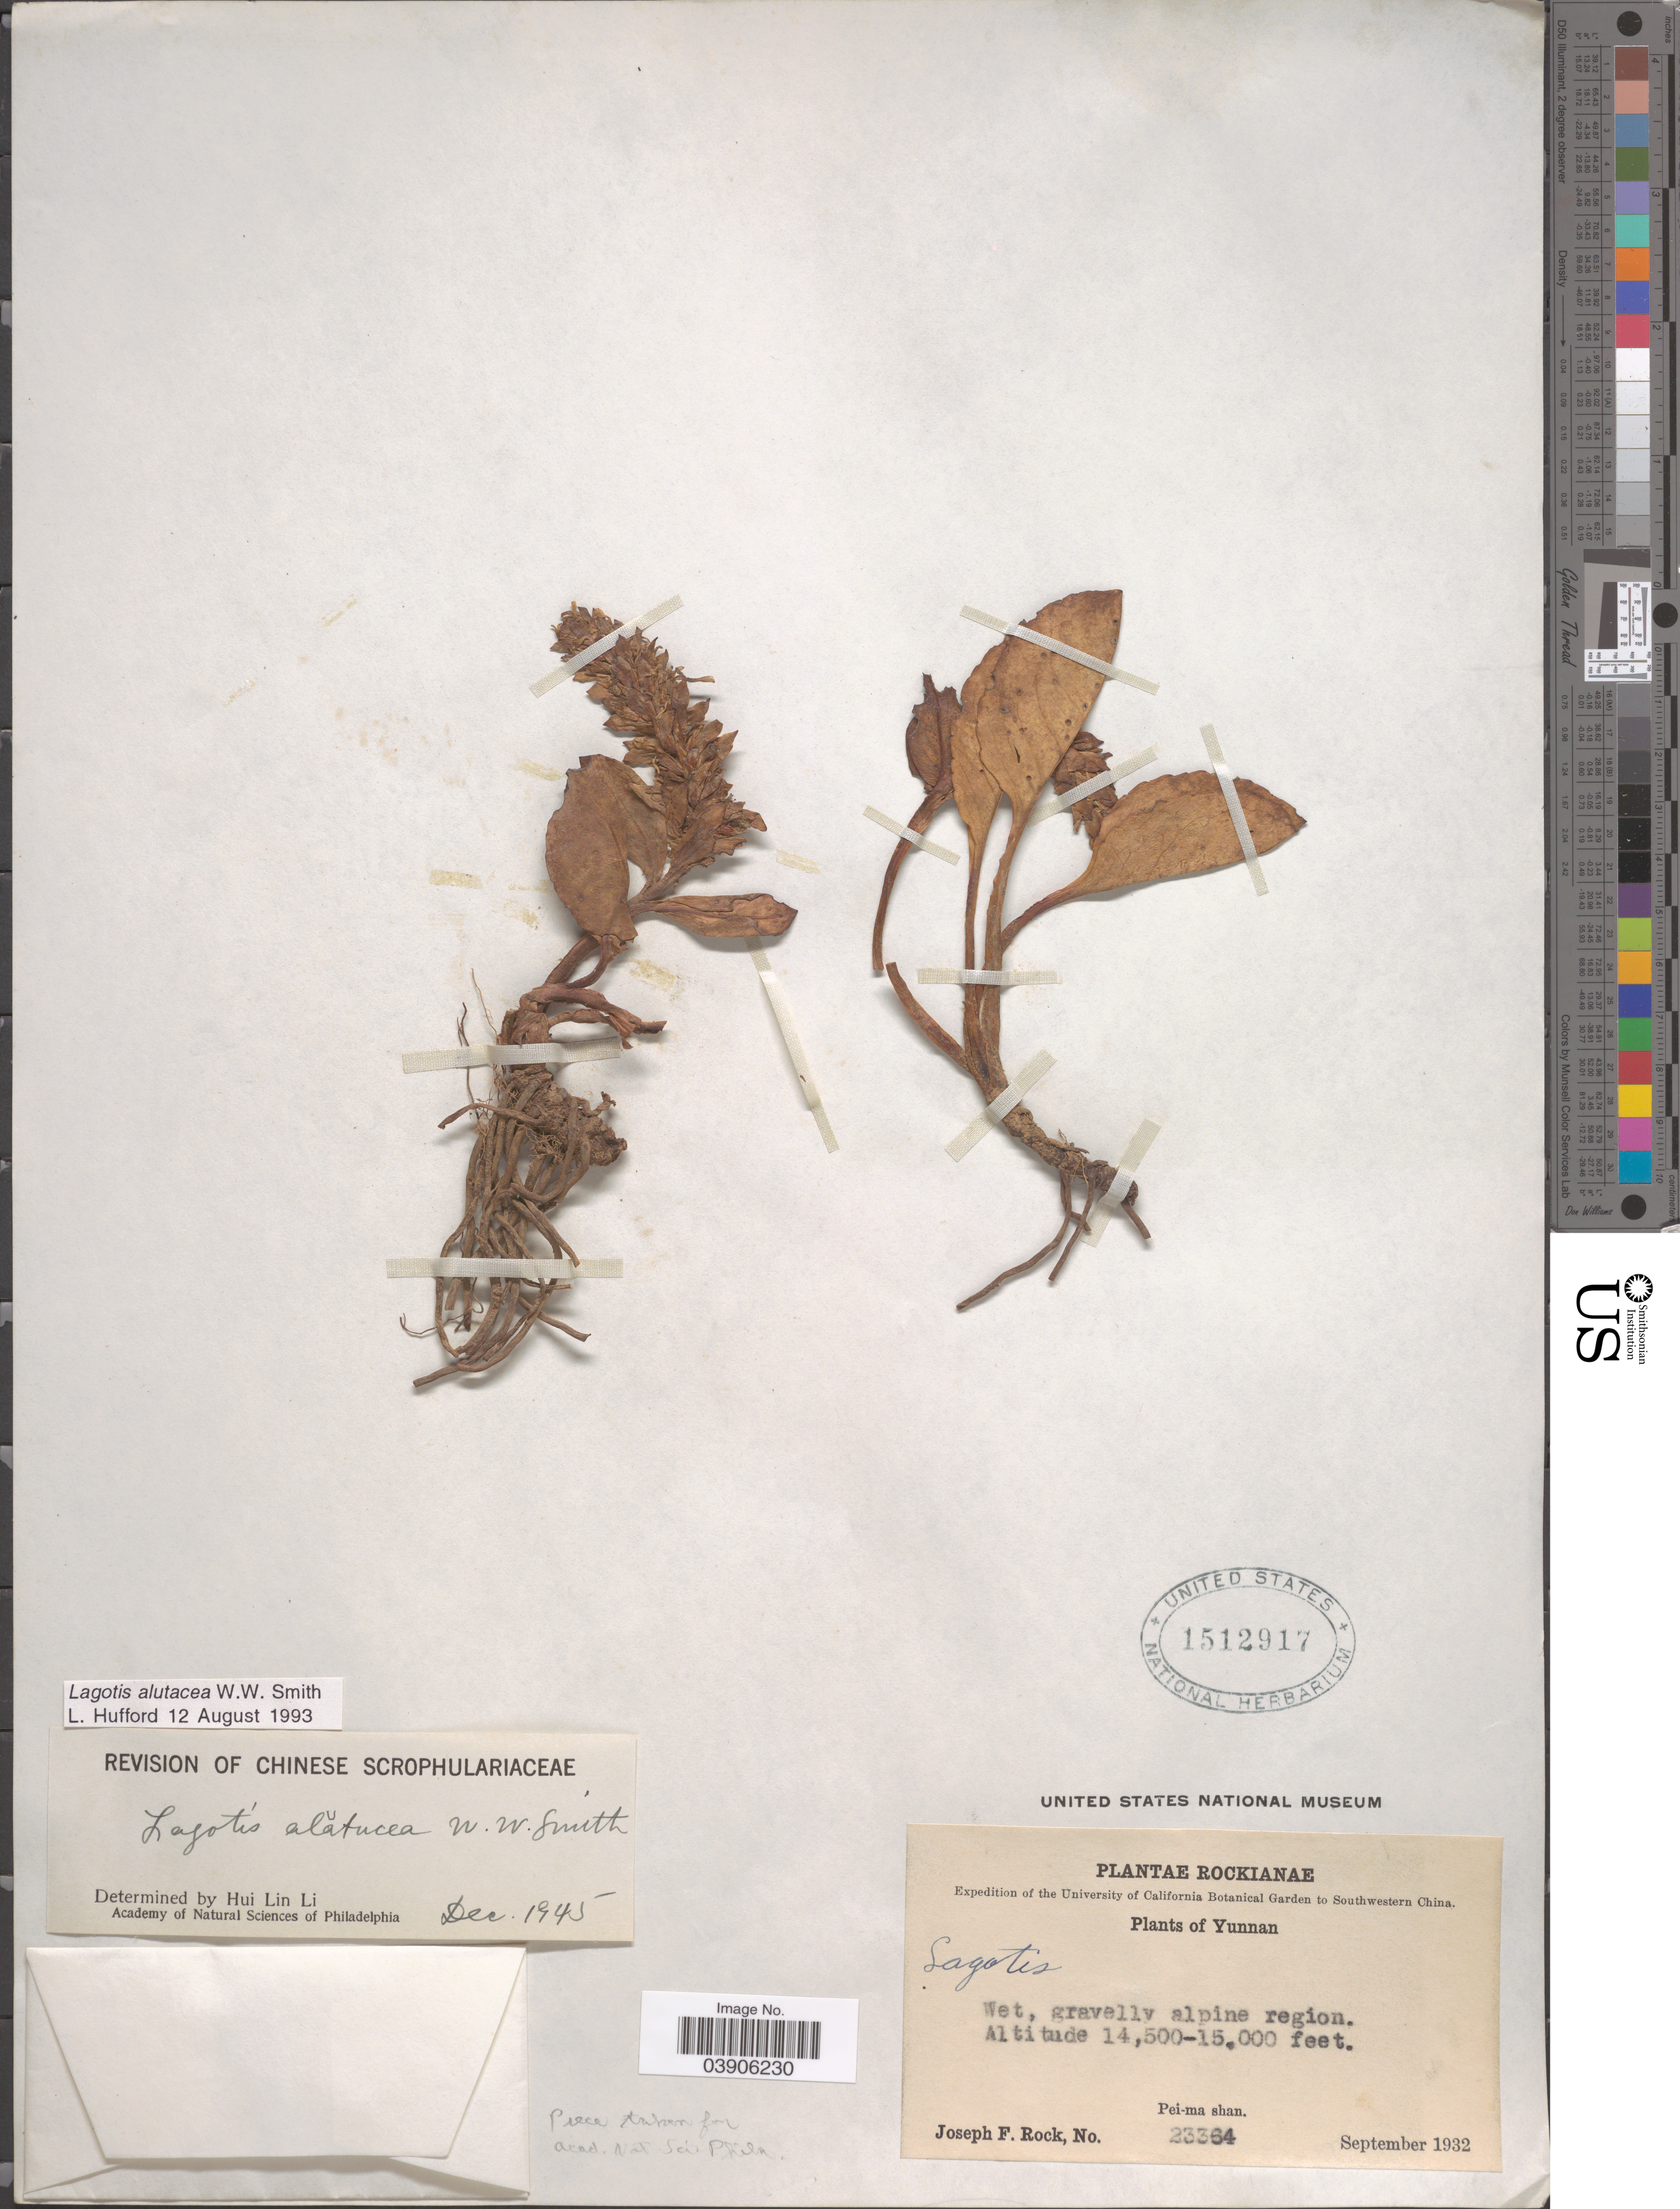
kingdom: Plantae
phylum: Tracheophyta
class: Magnoliopsida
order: Lamiales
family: Plantaginaceae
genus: Lagotis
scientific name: Lagotis alutacea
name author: W.W. Sm.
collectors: J. F. Rock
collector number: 23364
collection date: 1932-09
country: China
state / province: Yunnan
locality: Southwestern China. Pei-ma-shan.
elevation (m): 4420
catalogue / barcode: US 1512917